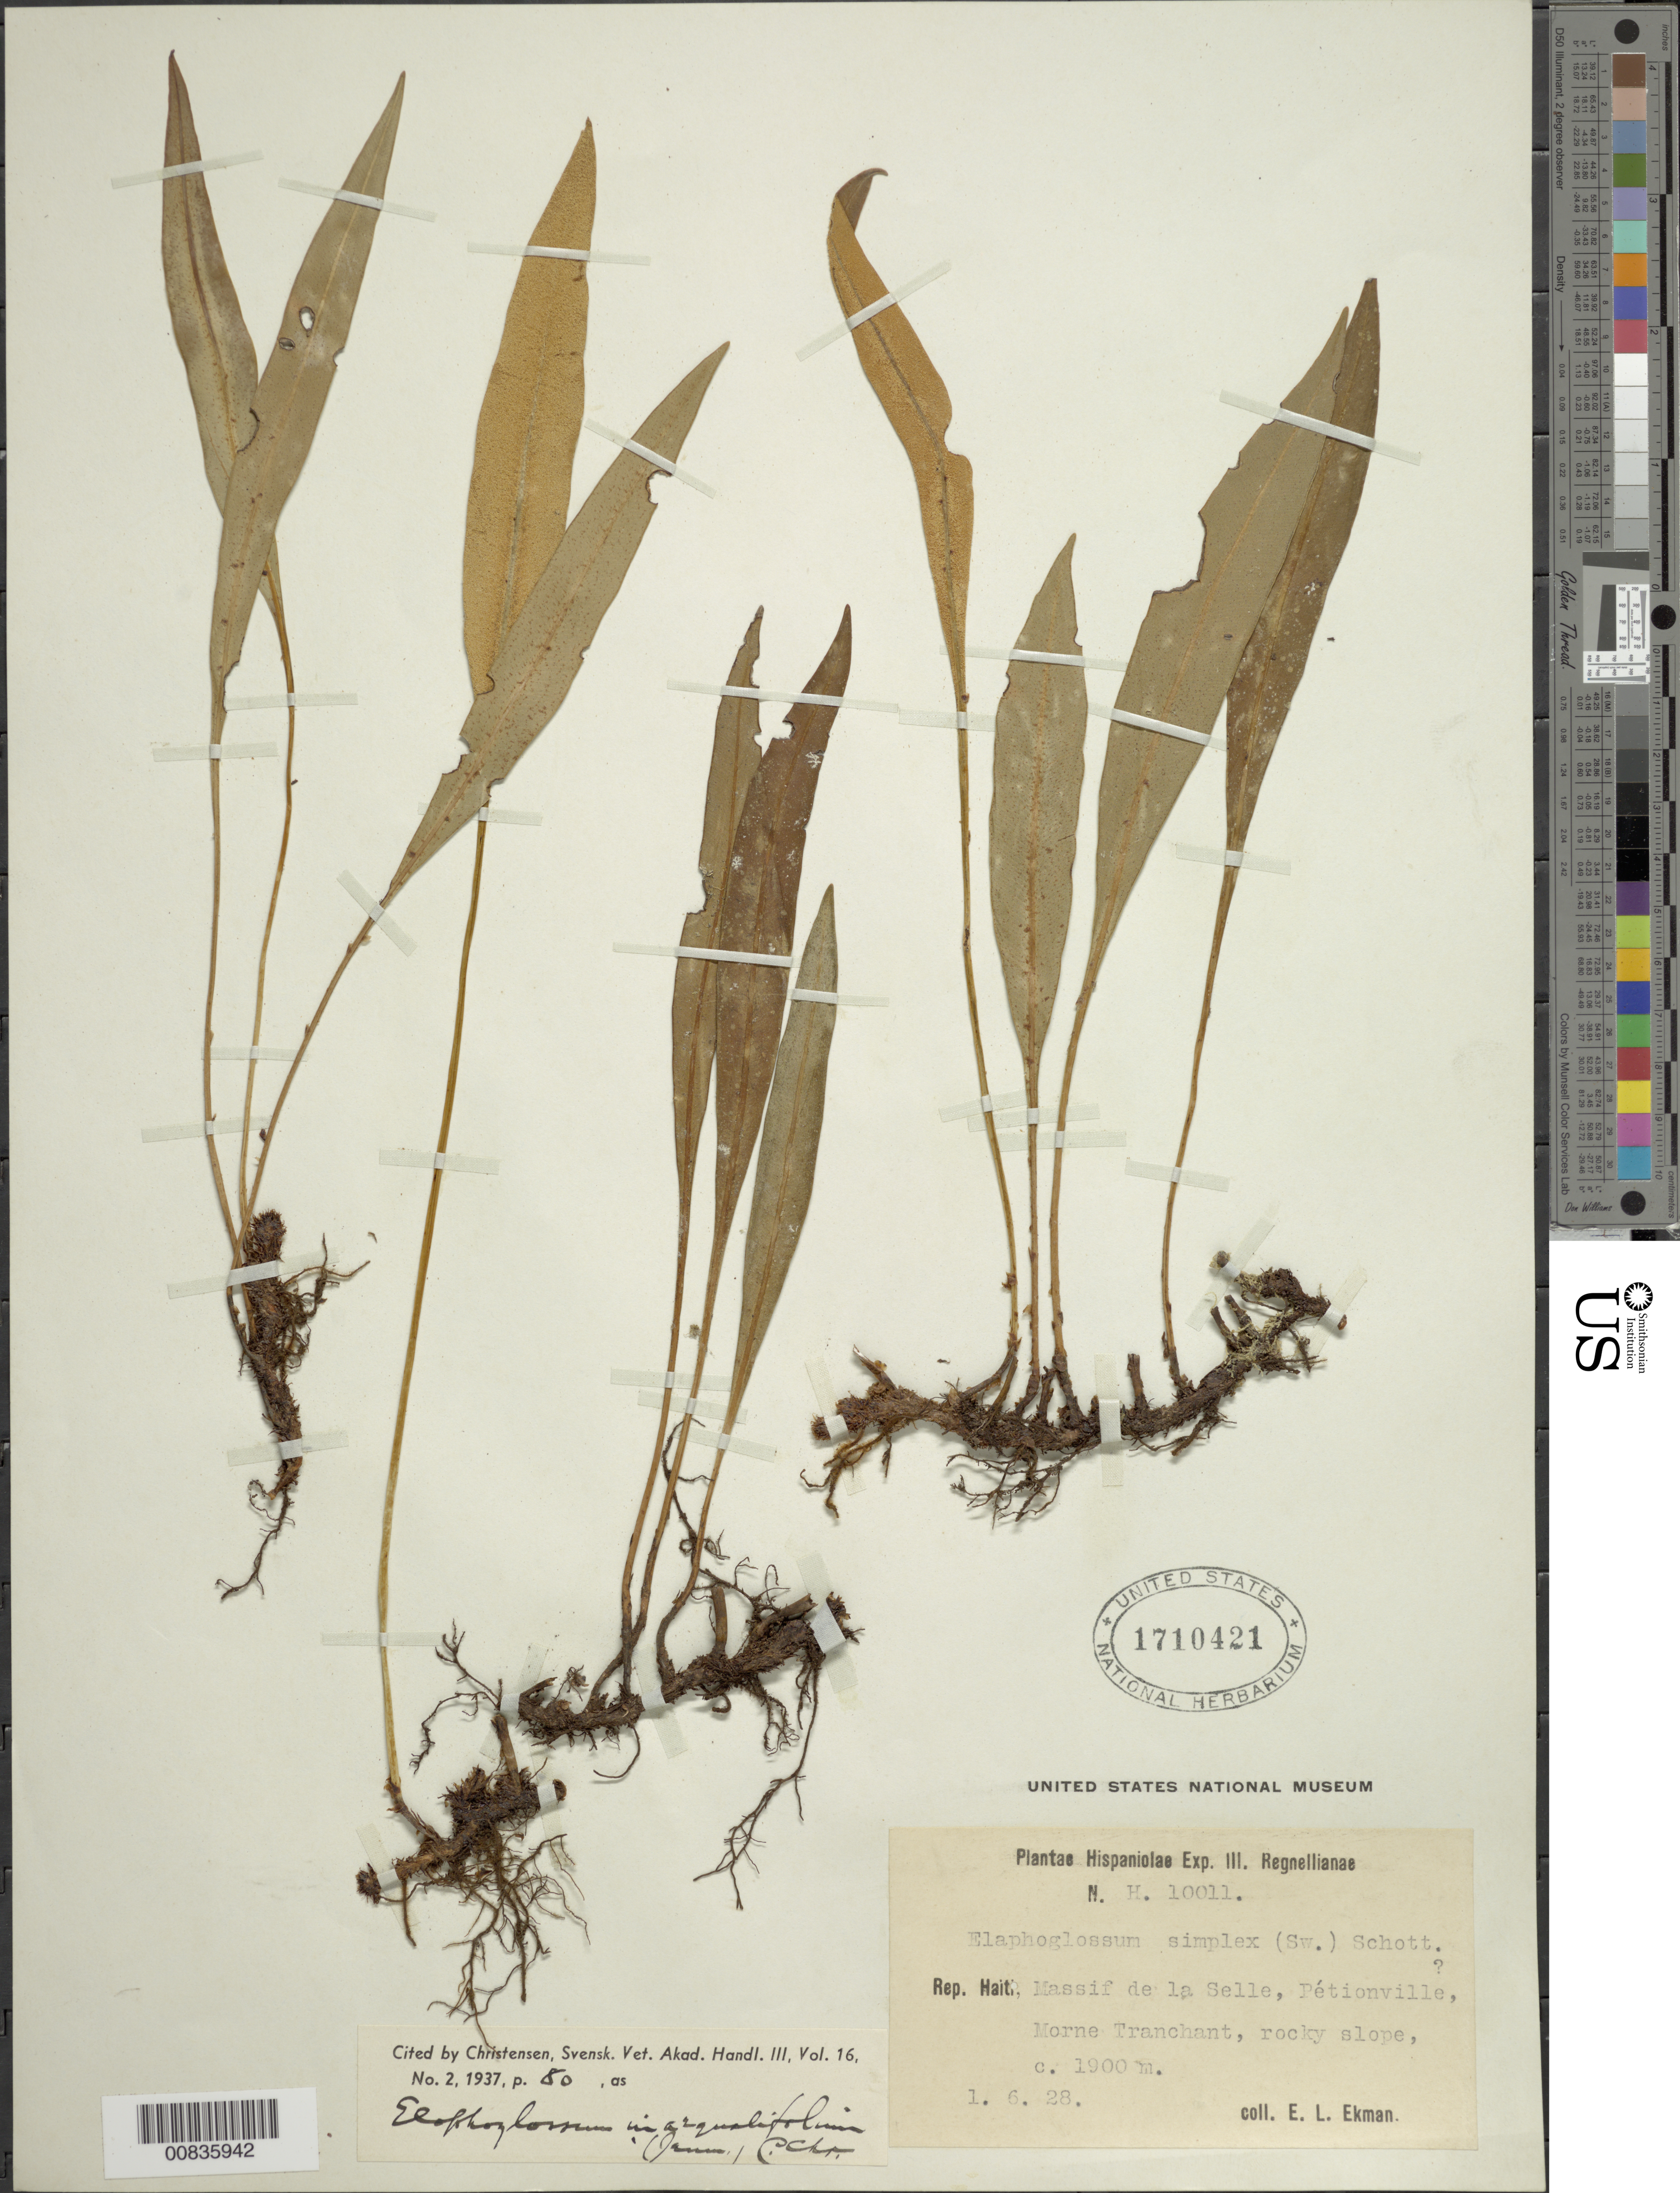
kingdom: Plantae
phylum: Tracheophyta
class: Polypodiopsida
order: Polypodiales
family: Dryopteridaceae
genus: Elaphoglossum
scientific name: Elaphoglossum inaequalifolium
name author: (Jenman) C. Chr.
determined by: Christensen, C. F. A.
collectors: E. L. Ekman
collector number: H 10011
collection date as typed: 01 Jun 1928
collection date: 1928-06-01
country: Haiti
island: Hispaniola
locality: Massif de la Selle, Pétionville, Morne Tranchant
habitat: Rocky slope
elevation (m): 1900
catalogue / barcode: US 1710421